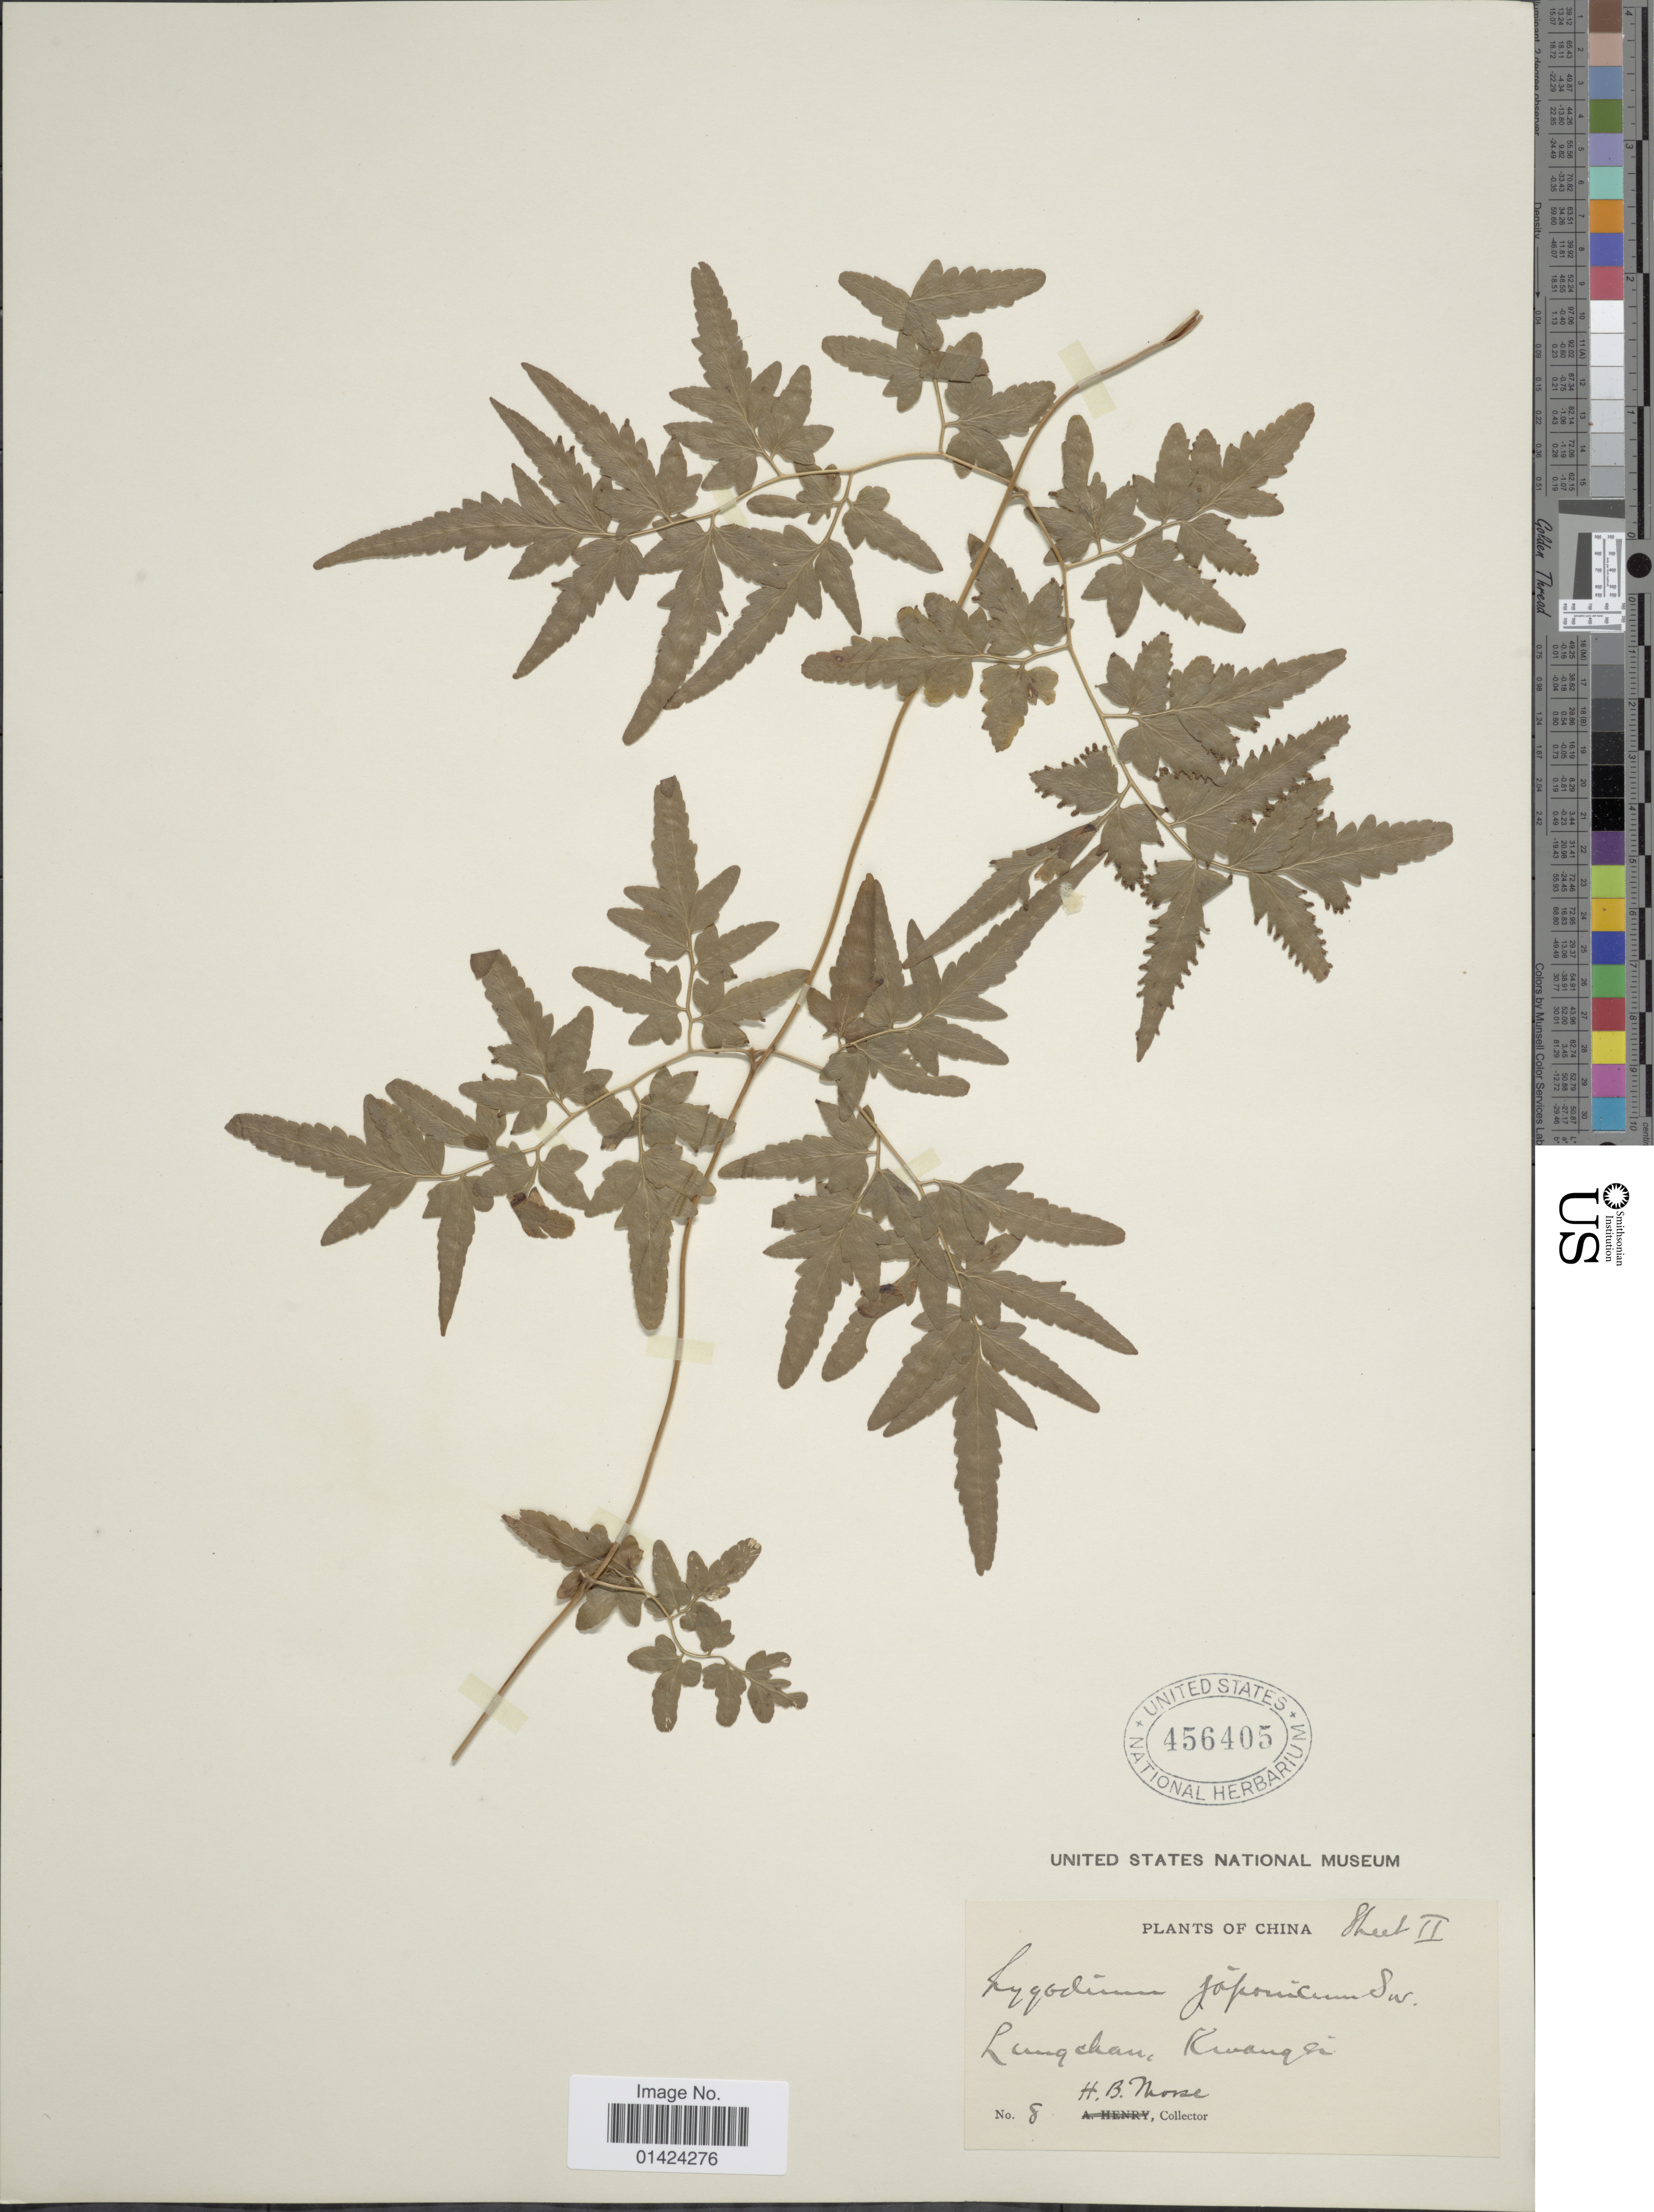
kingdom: Plantae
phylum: Tracheophyta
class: Polypodiopsida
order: Schizaeales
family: Lygodiaceae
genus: Lygodium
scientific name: Lygodium japonicum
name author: (Thunb.) Sw.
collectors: H. Morse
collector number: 8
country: China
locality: Lungchau, Kwangsi. [interpreted]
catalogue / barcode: US 456405